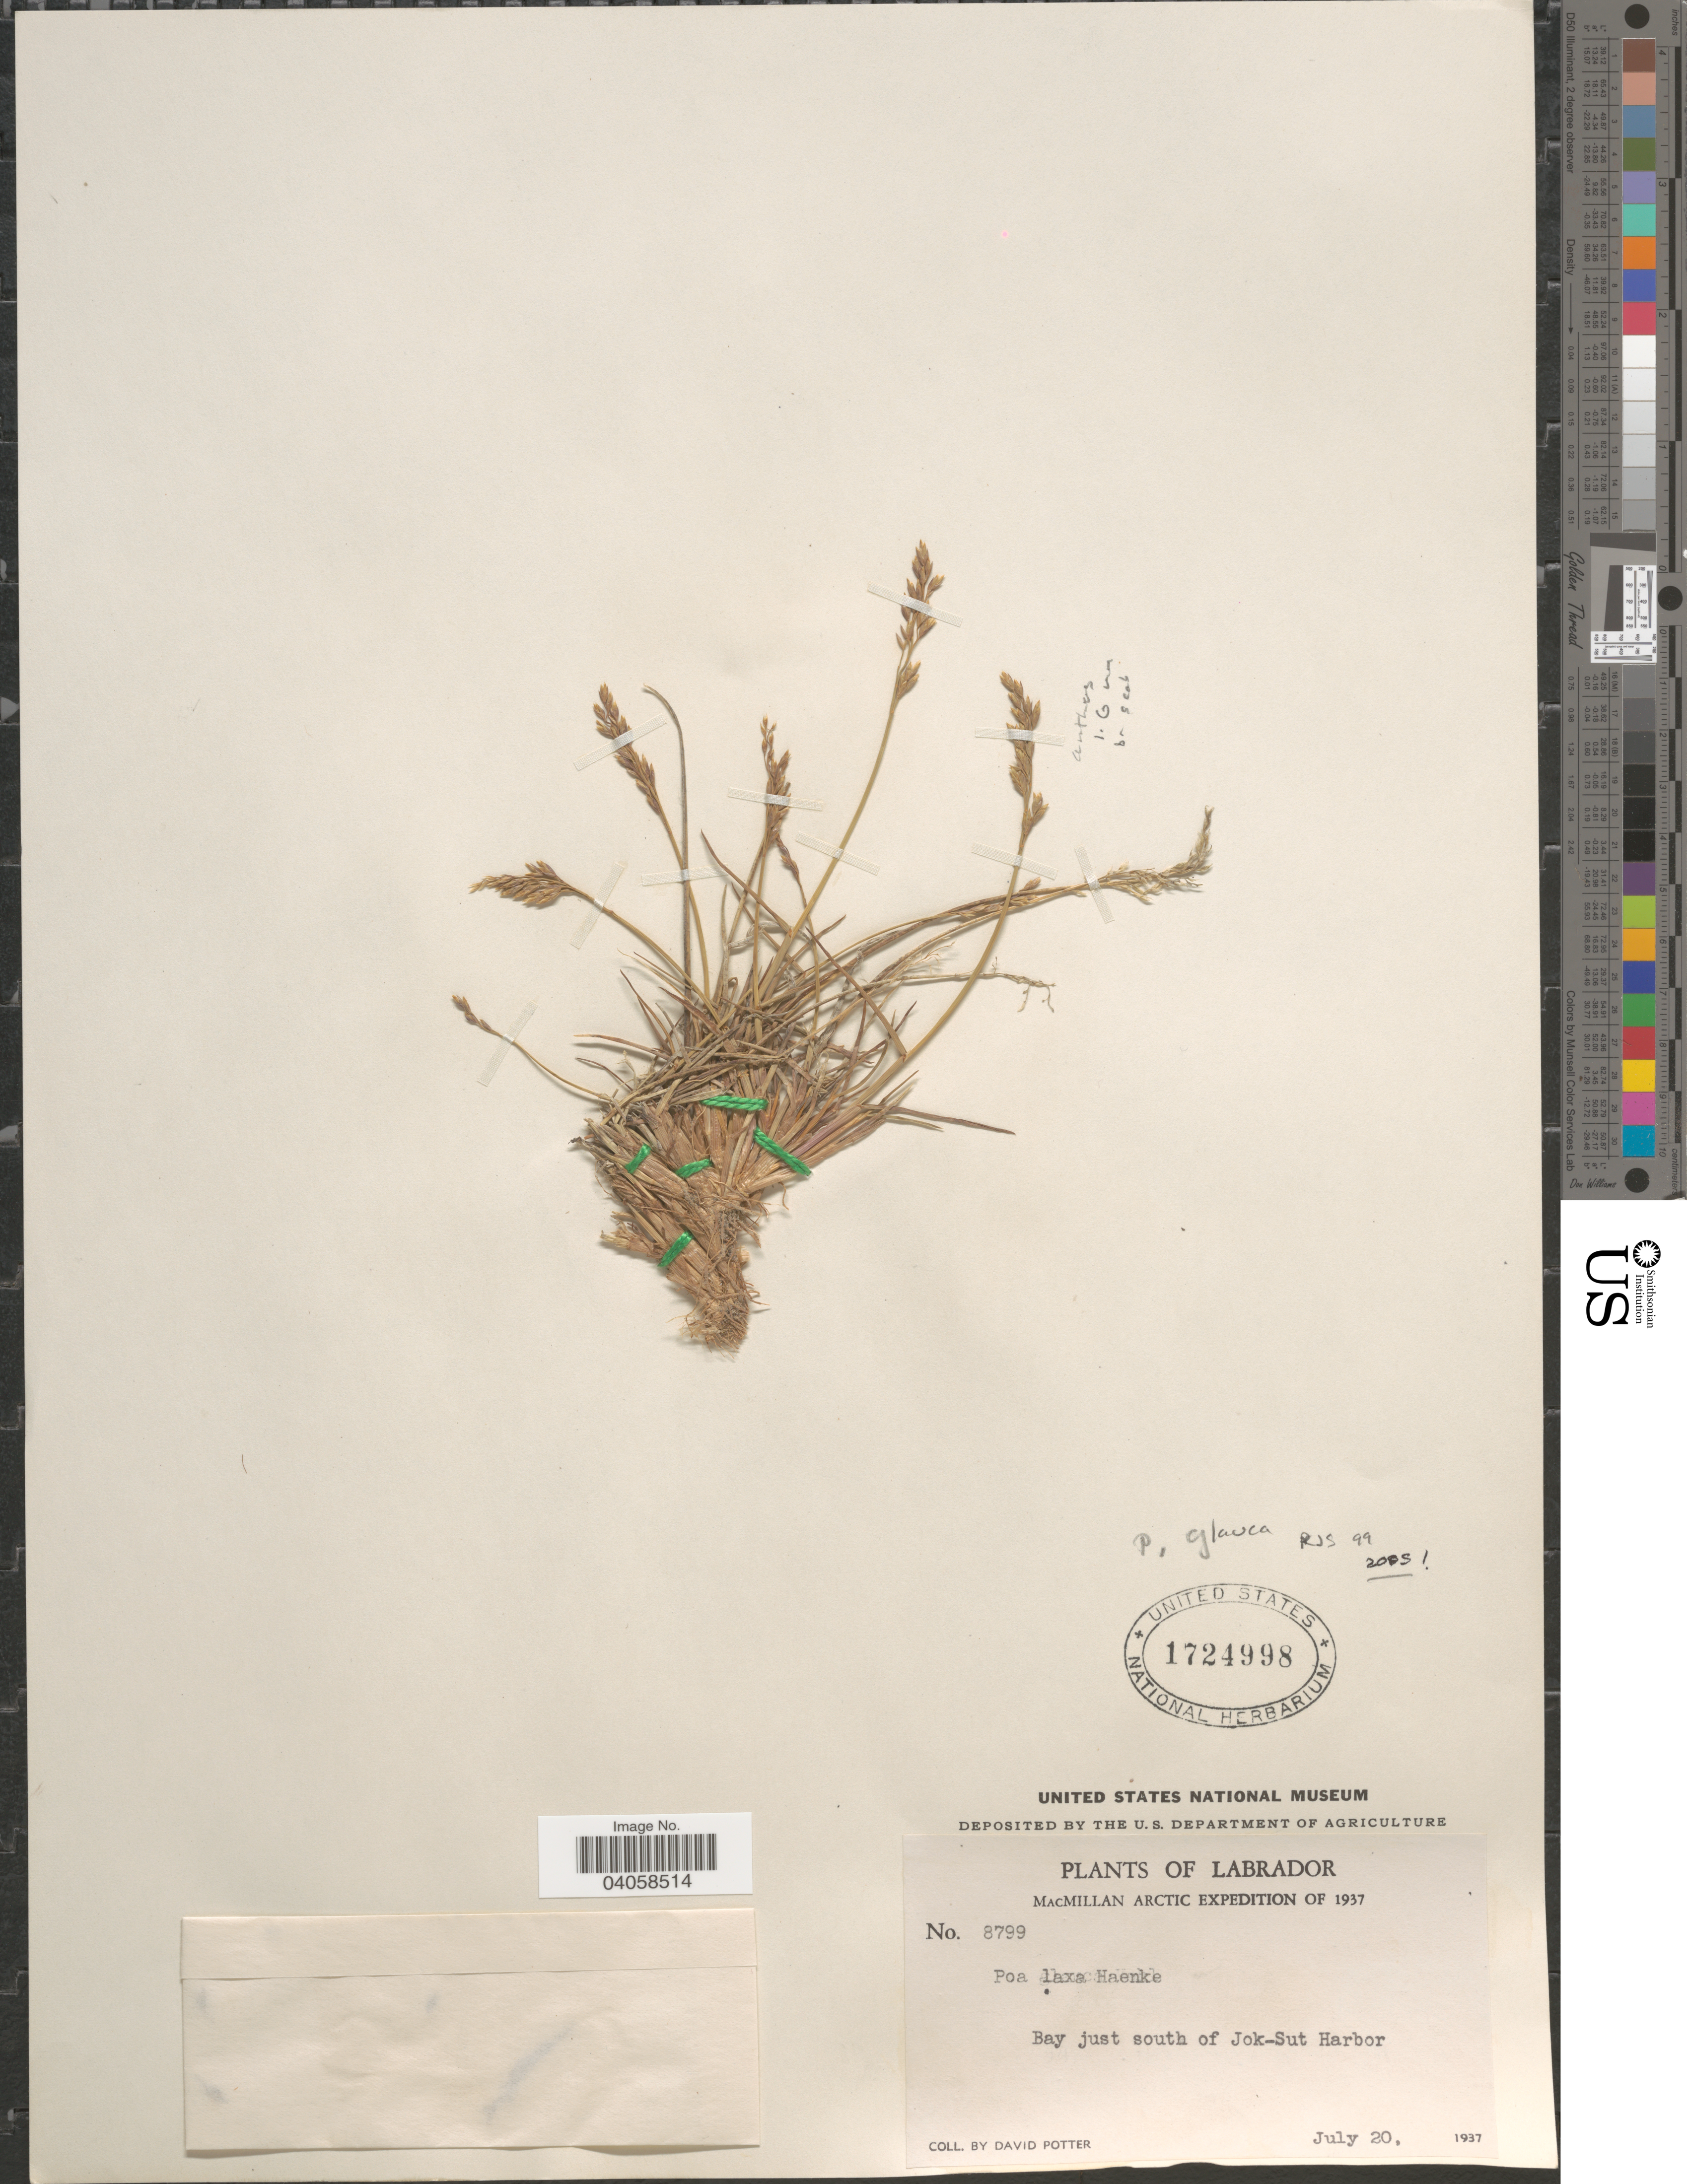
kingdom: Plantae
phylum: Tracheophyta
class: Liliopsida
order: Poales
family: Poaceae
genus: Poa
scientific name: Poa glauca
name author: Vahl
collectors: D. Potter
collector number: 8799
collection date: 1937-07-20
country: Canada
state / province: Newfoundland and Labrador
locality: Labrador. Bay just south of Jok-Sut Harbor.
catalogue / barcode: US 1724998